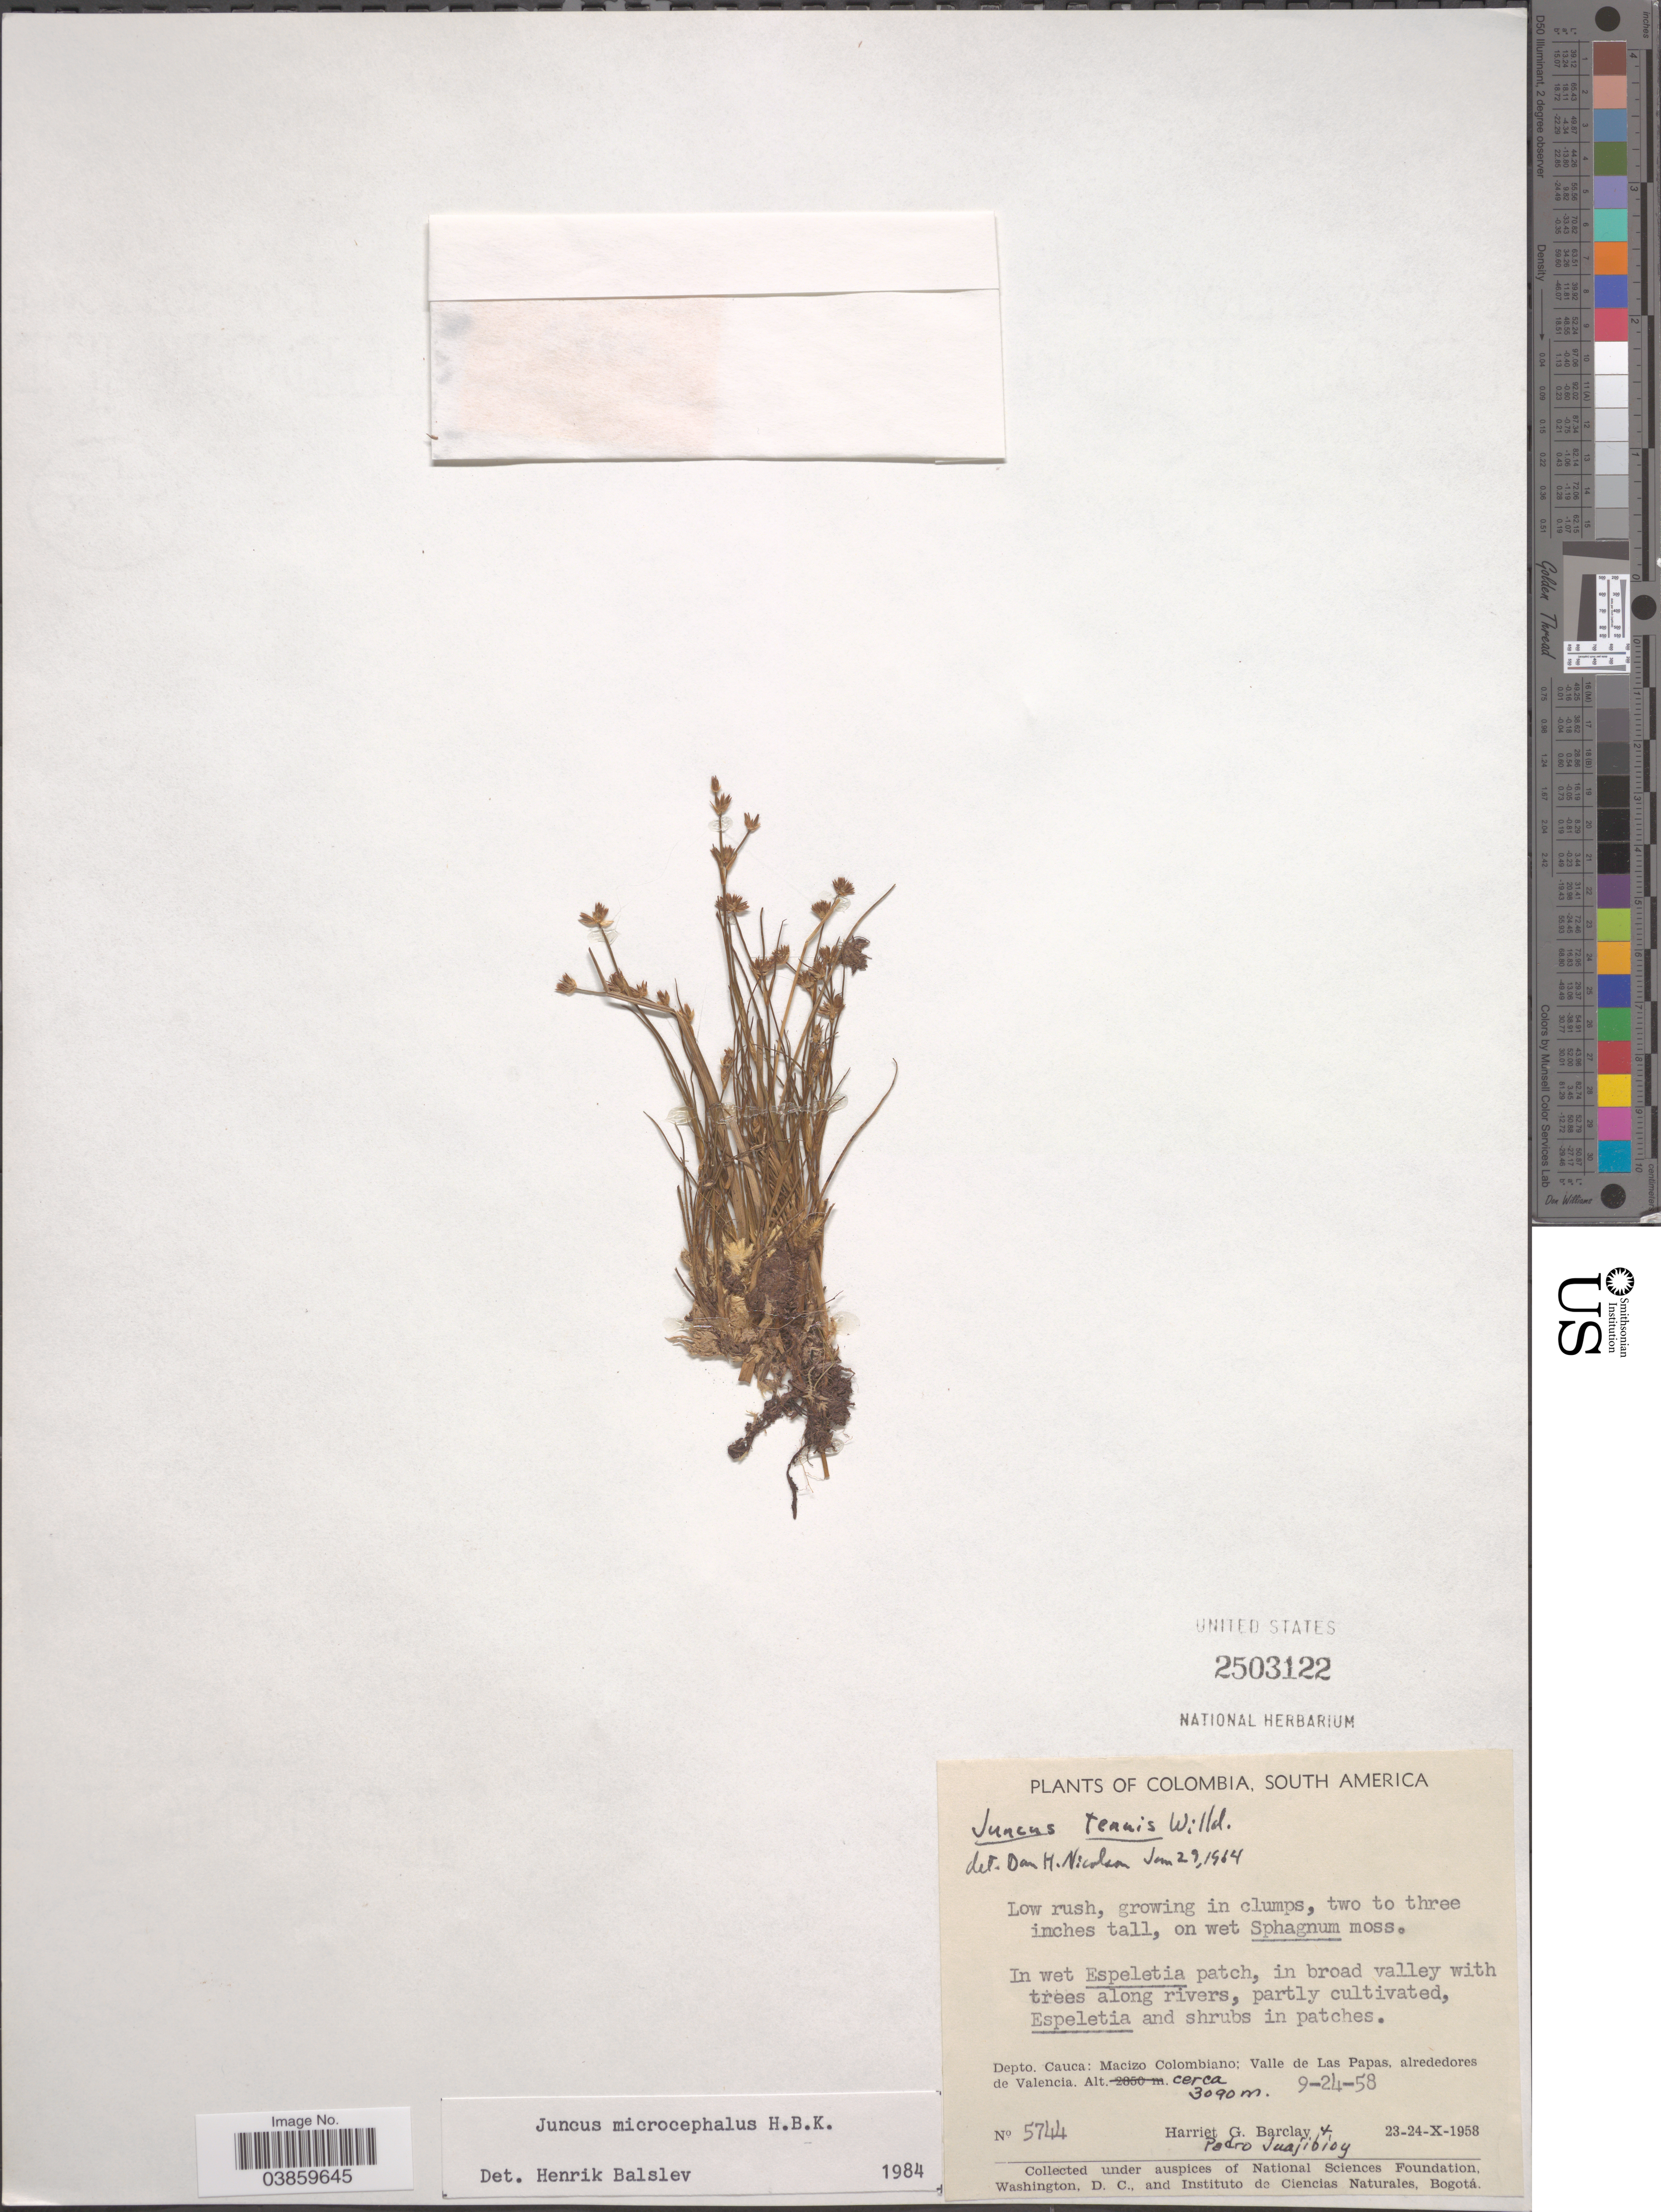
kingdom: Plantae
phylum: Tracheophyta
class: Liliopsida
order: Poales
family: Juncaceae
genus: Juncus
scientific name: Juncus microcephalus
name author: Kunth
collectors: H. G. Barclay & P. Juajibioy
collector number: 5744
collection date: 1958-09-24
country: Colombia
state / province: Cauca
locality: South America. In broad valley with trees along rivers. Depto. Cauca: Macizo Colombiano; Valle de Las Papas, alrededores de Valencia.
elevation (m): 3090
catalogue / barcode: US 2503122